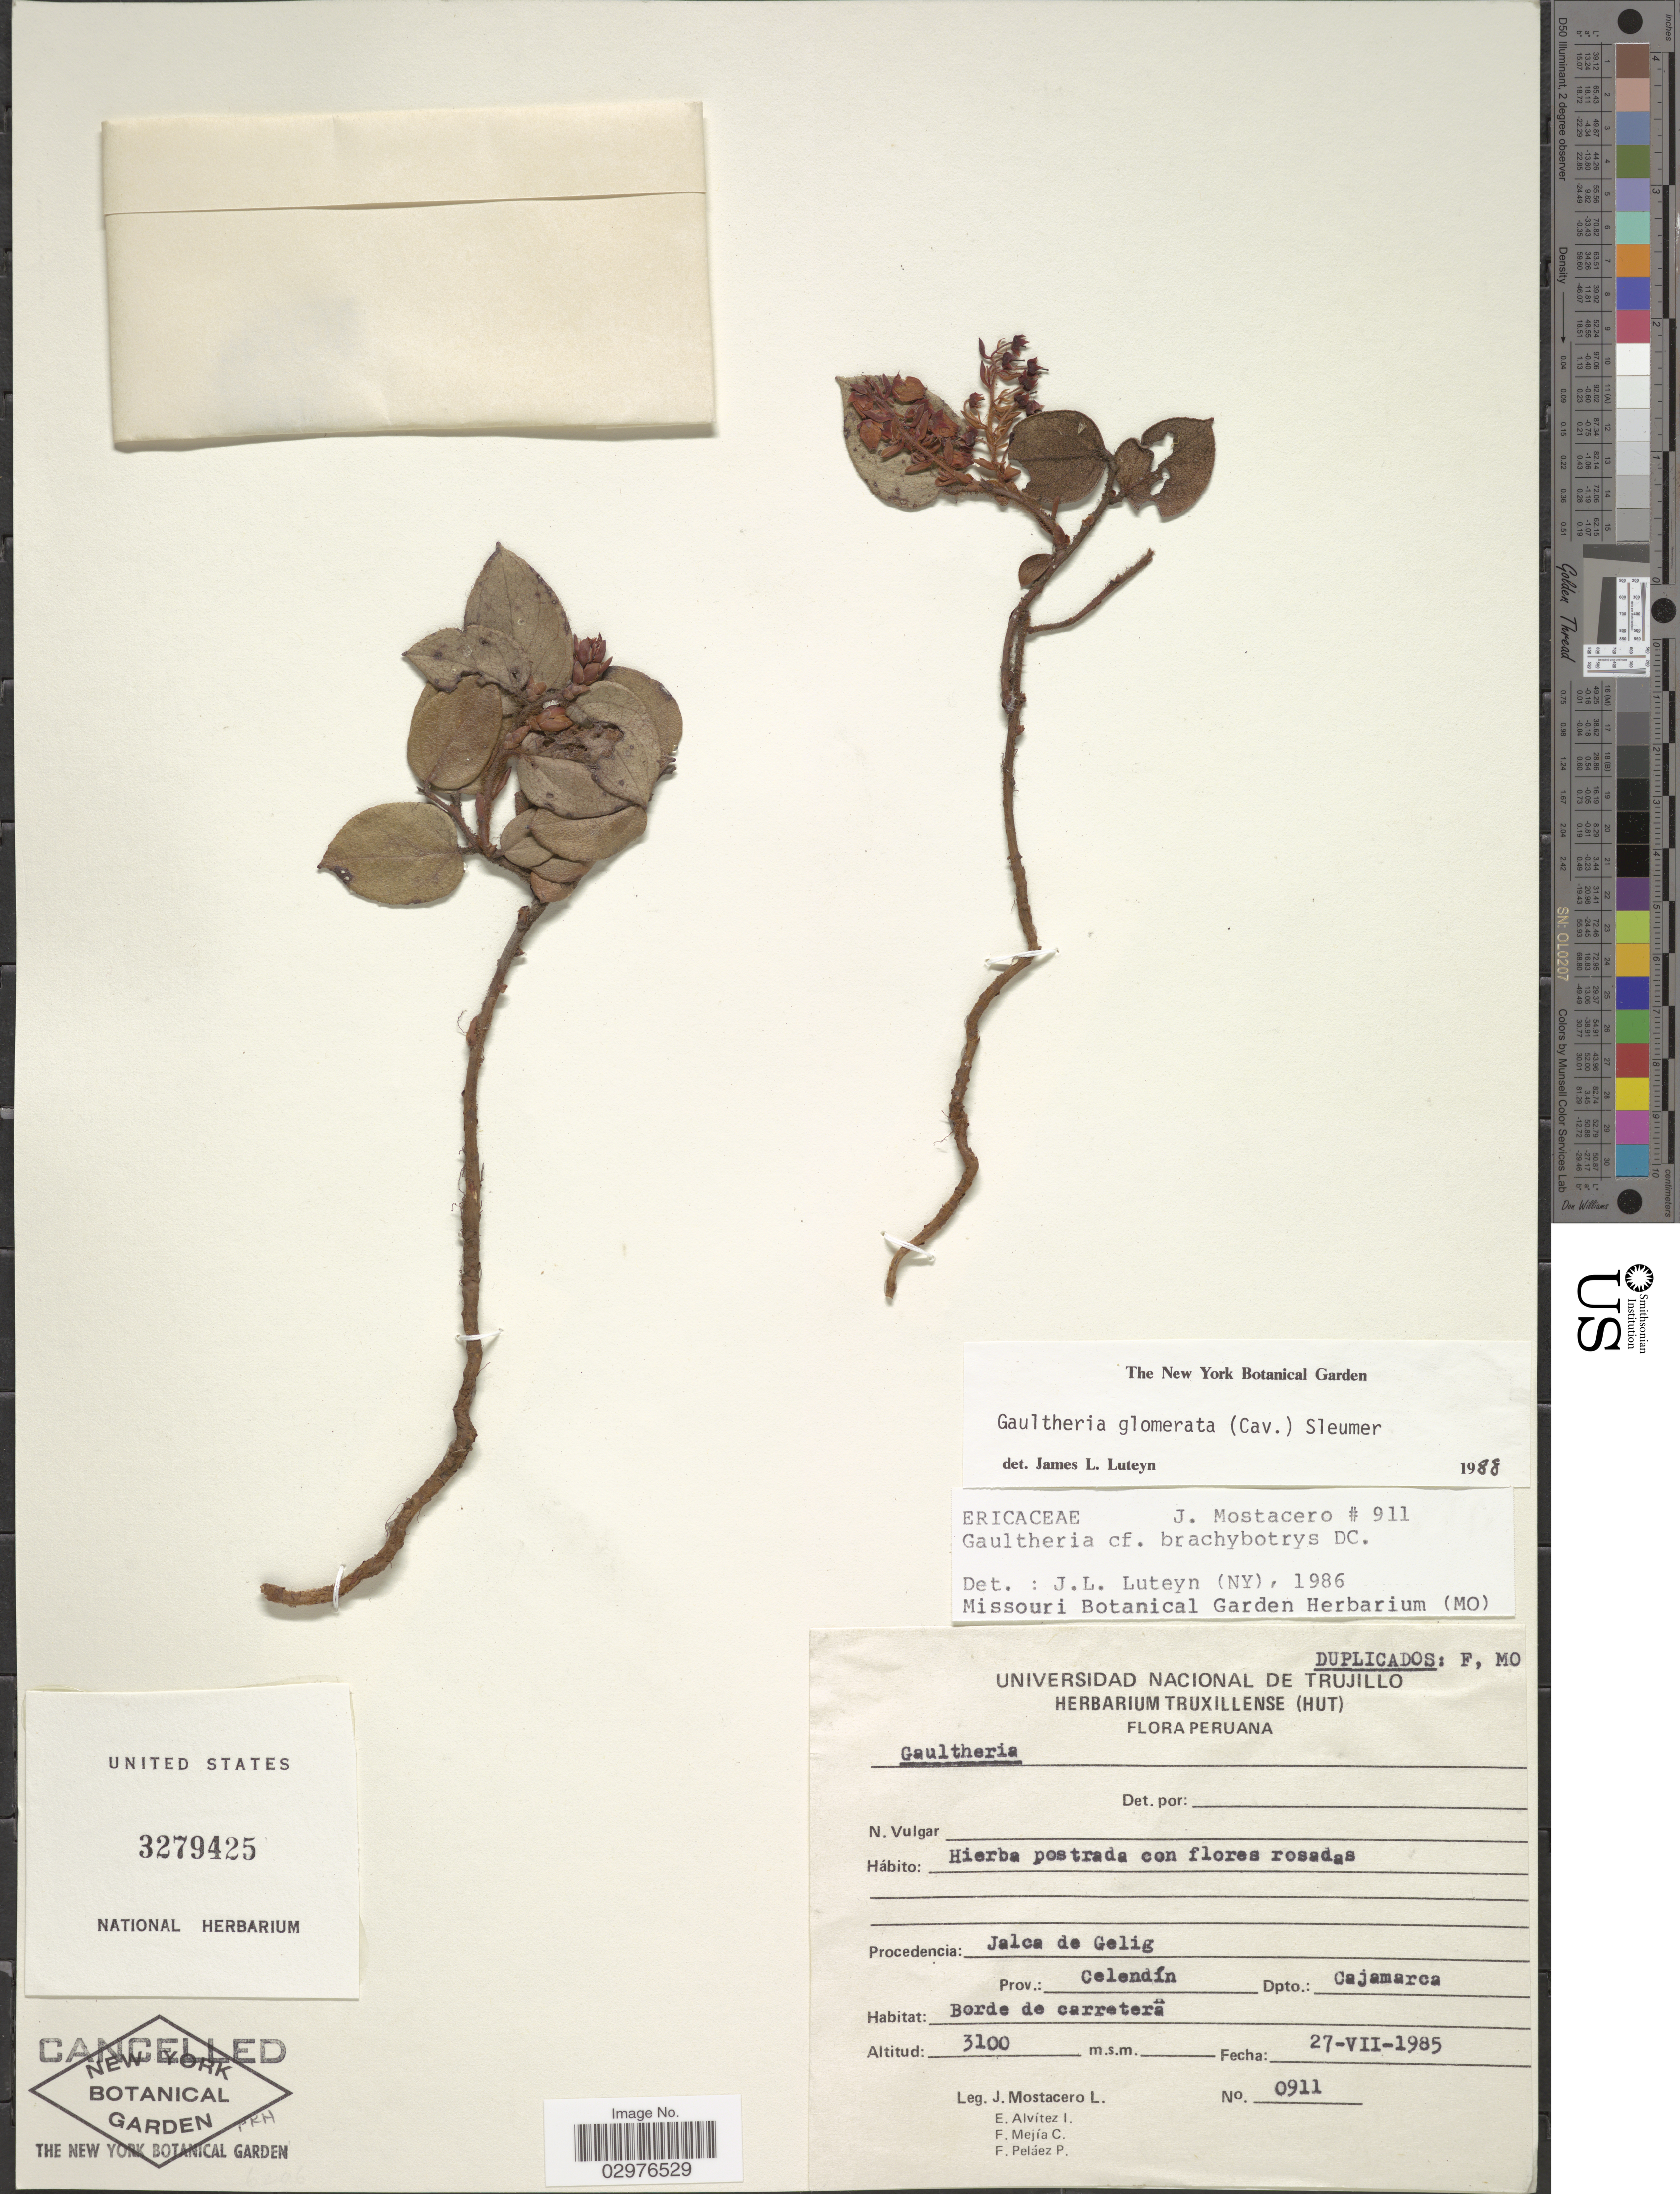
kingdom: Plantae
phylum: Tracheophyta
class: Magnoliopsida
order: Ericales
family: Ericaceae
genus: Gaultheria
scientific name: Gaultheria glomerata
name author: (Cav.) Sleumer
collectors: J. Mostacero L., E. Alvitez I., F. Mejia C. & F. Pelaez P.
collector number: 0911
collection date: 1985-07-27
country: Peru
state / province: Cajamarca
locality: Procedencia: Jalca de Gelig. Prov.: Celendín. Dpto.: Cajamarca.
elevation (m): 3100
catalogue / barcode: US 3279425